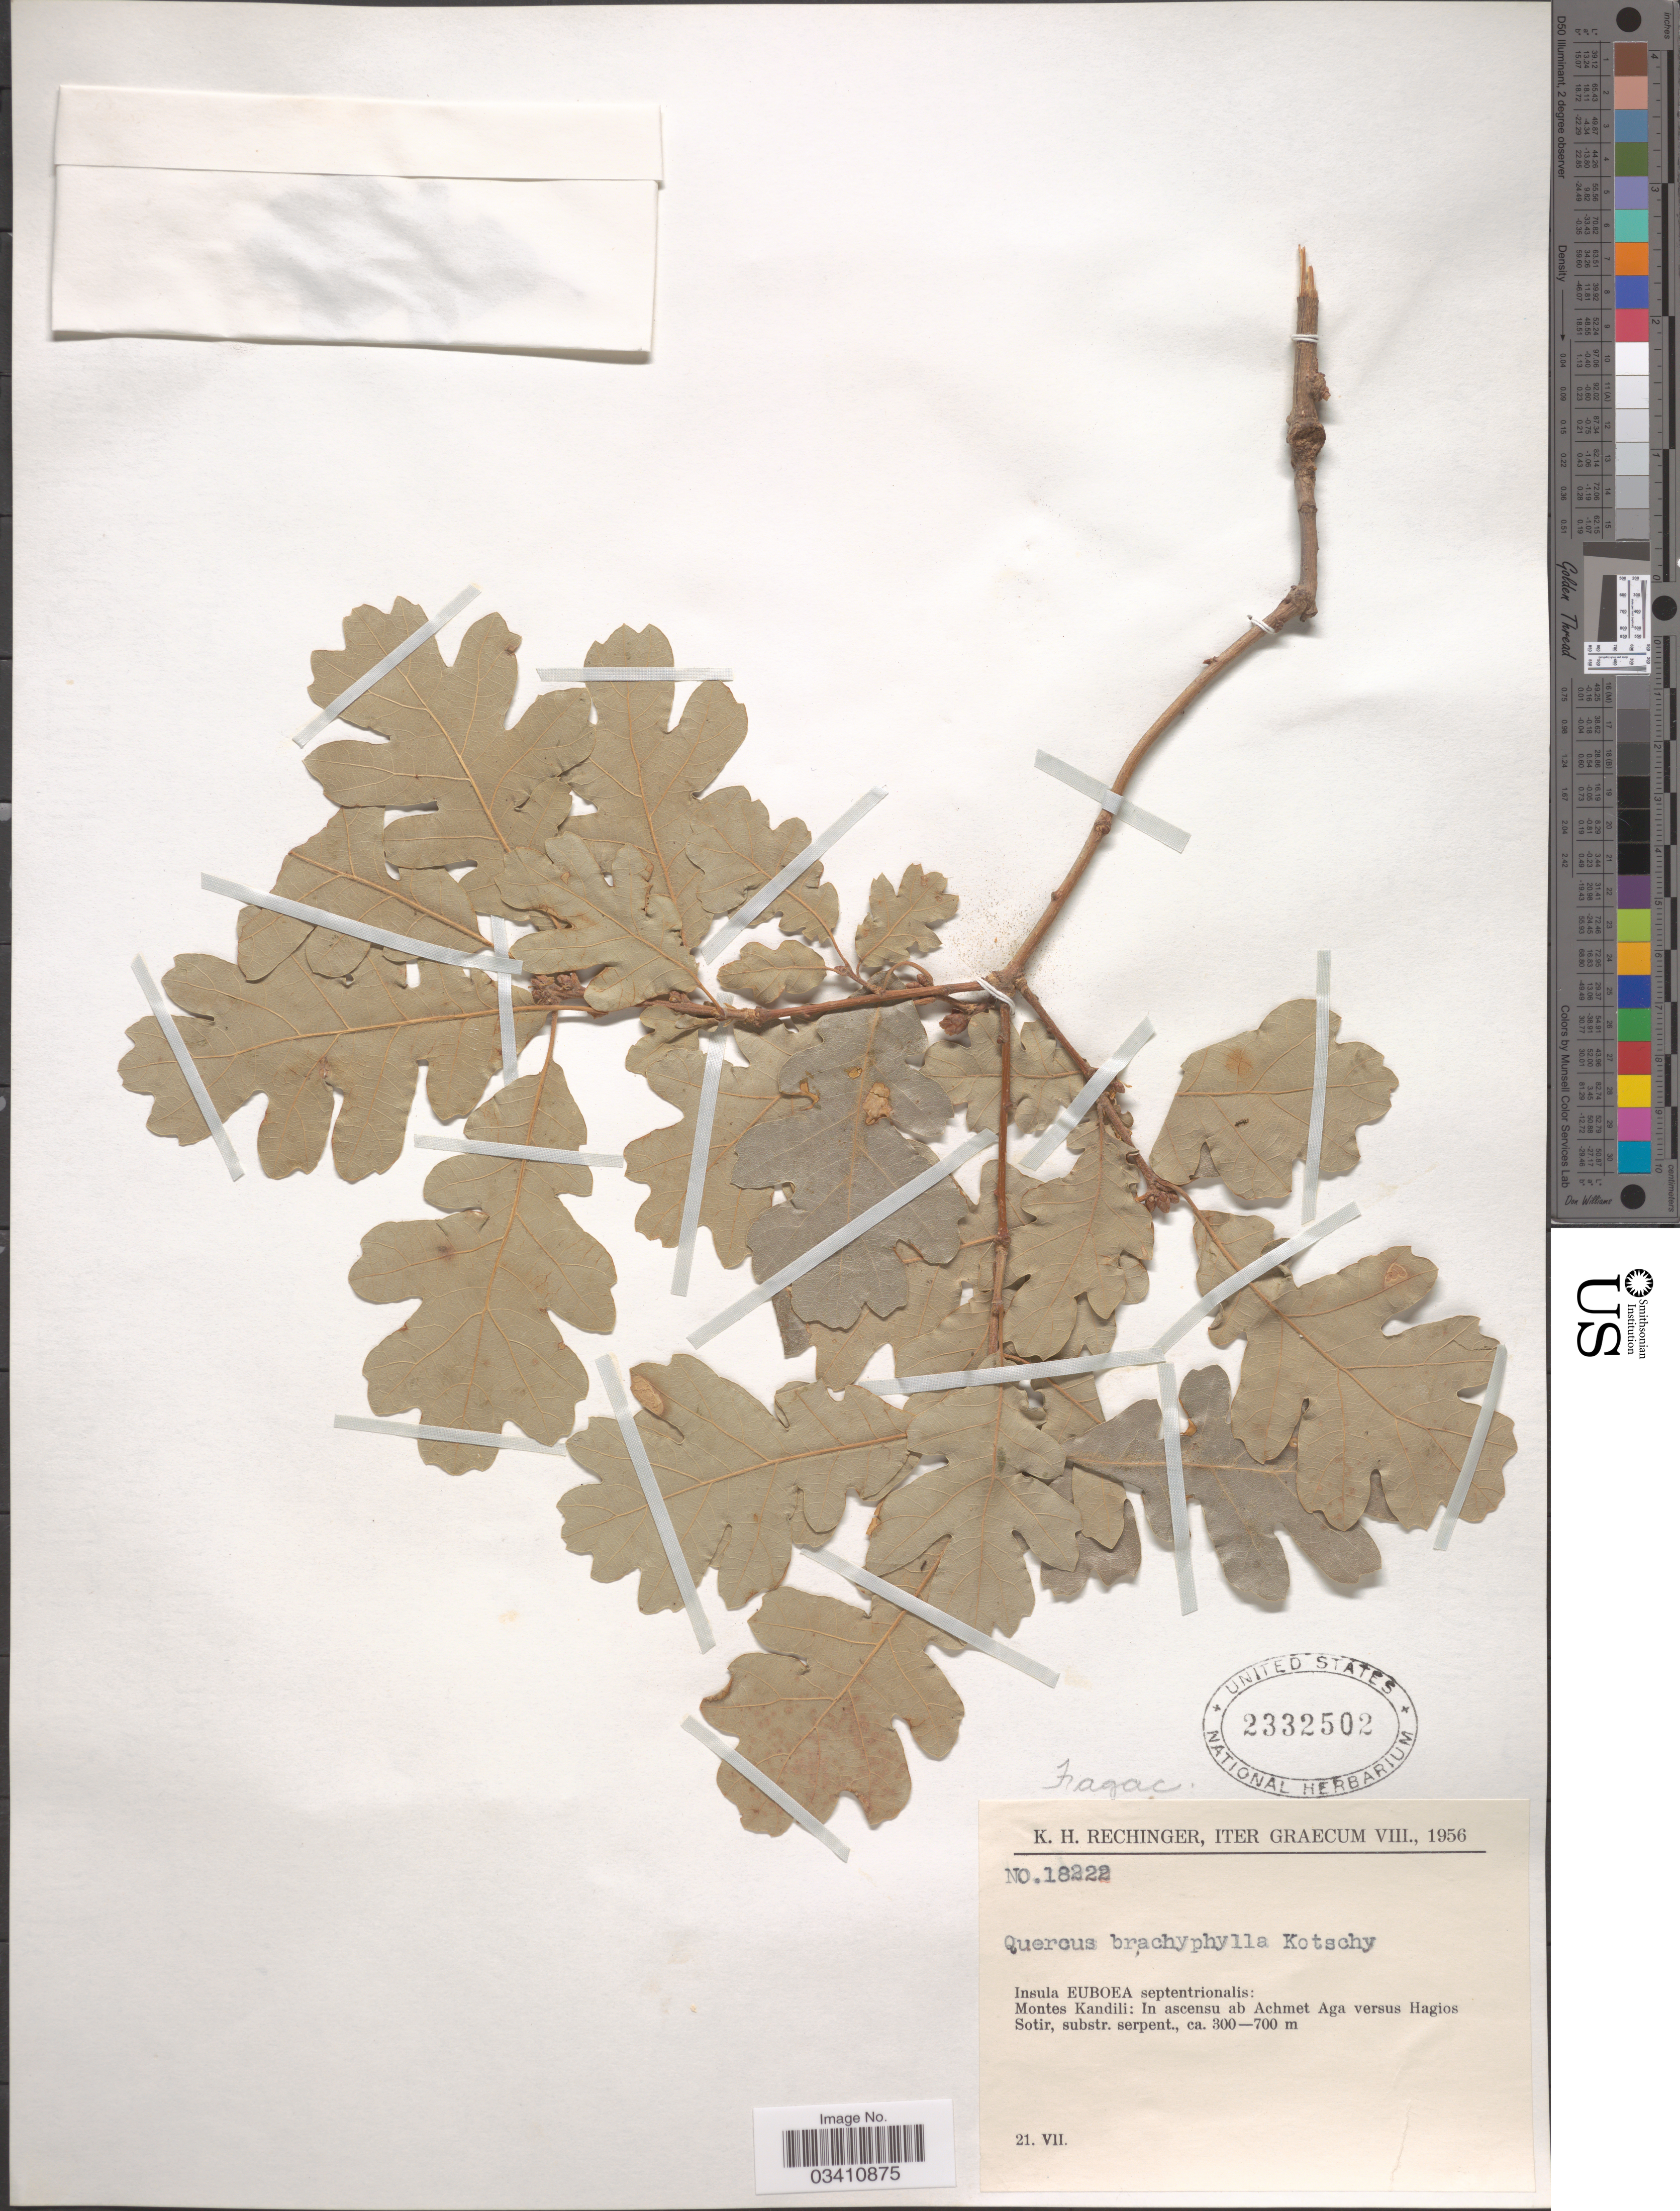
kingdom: Plantae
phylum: Tracheophyta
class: Magnoliopsida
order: Fagales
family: Fagaceae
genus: Quercus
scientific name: Quercus brachyphylla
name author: Kotschy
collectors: K. H. Rechinger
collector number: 18222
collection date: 1956-07-21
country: Greece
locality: Graecum. Insula Euboea septentrionalis: Montes Kandili: In ascensu ab Achmet Aga versus Hagios Sotir, substr. serpent.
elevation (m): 300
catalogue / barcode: US 2332502